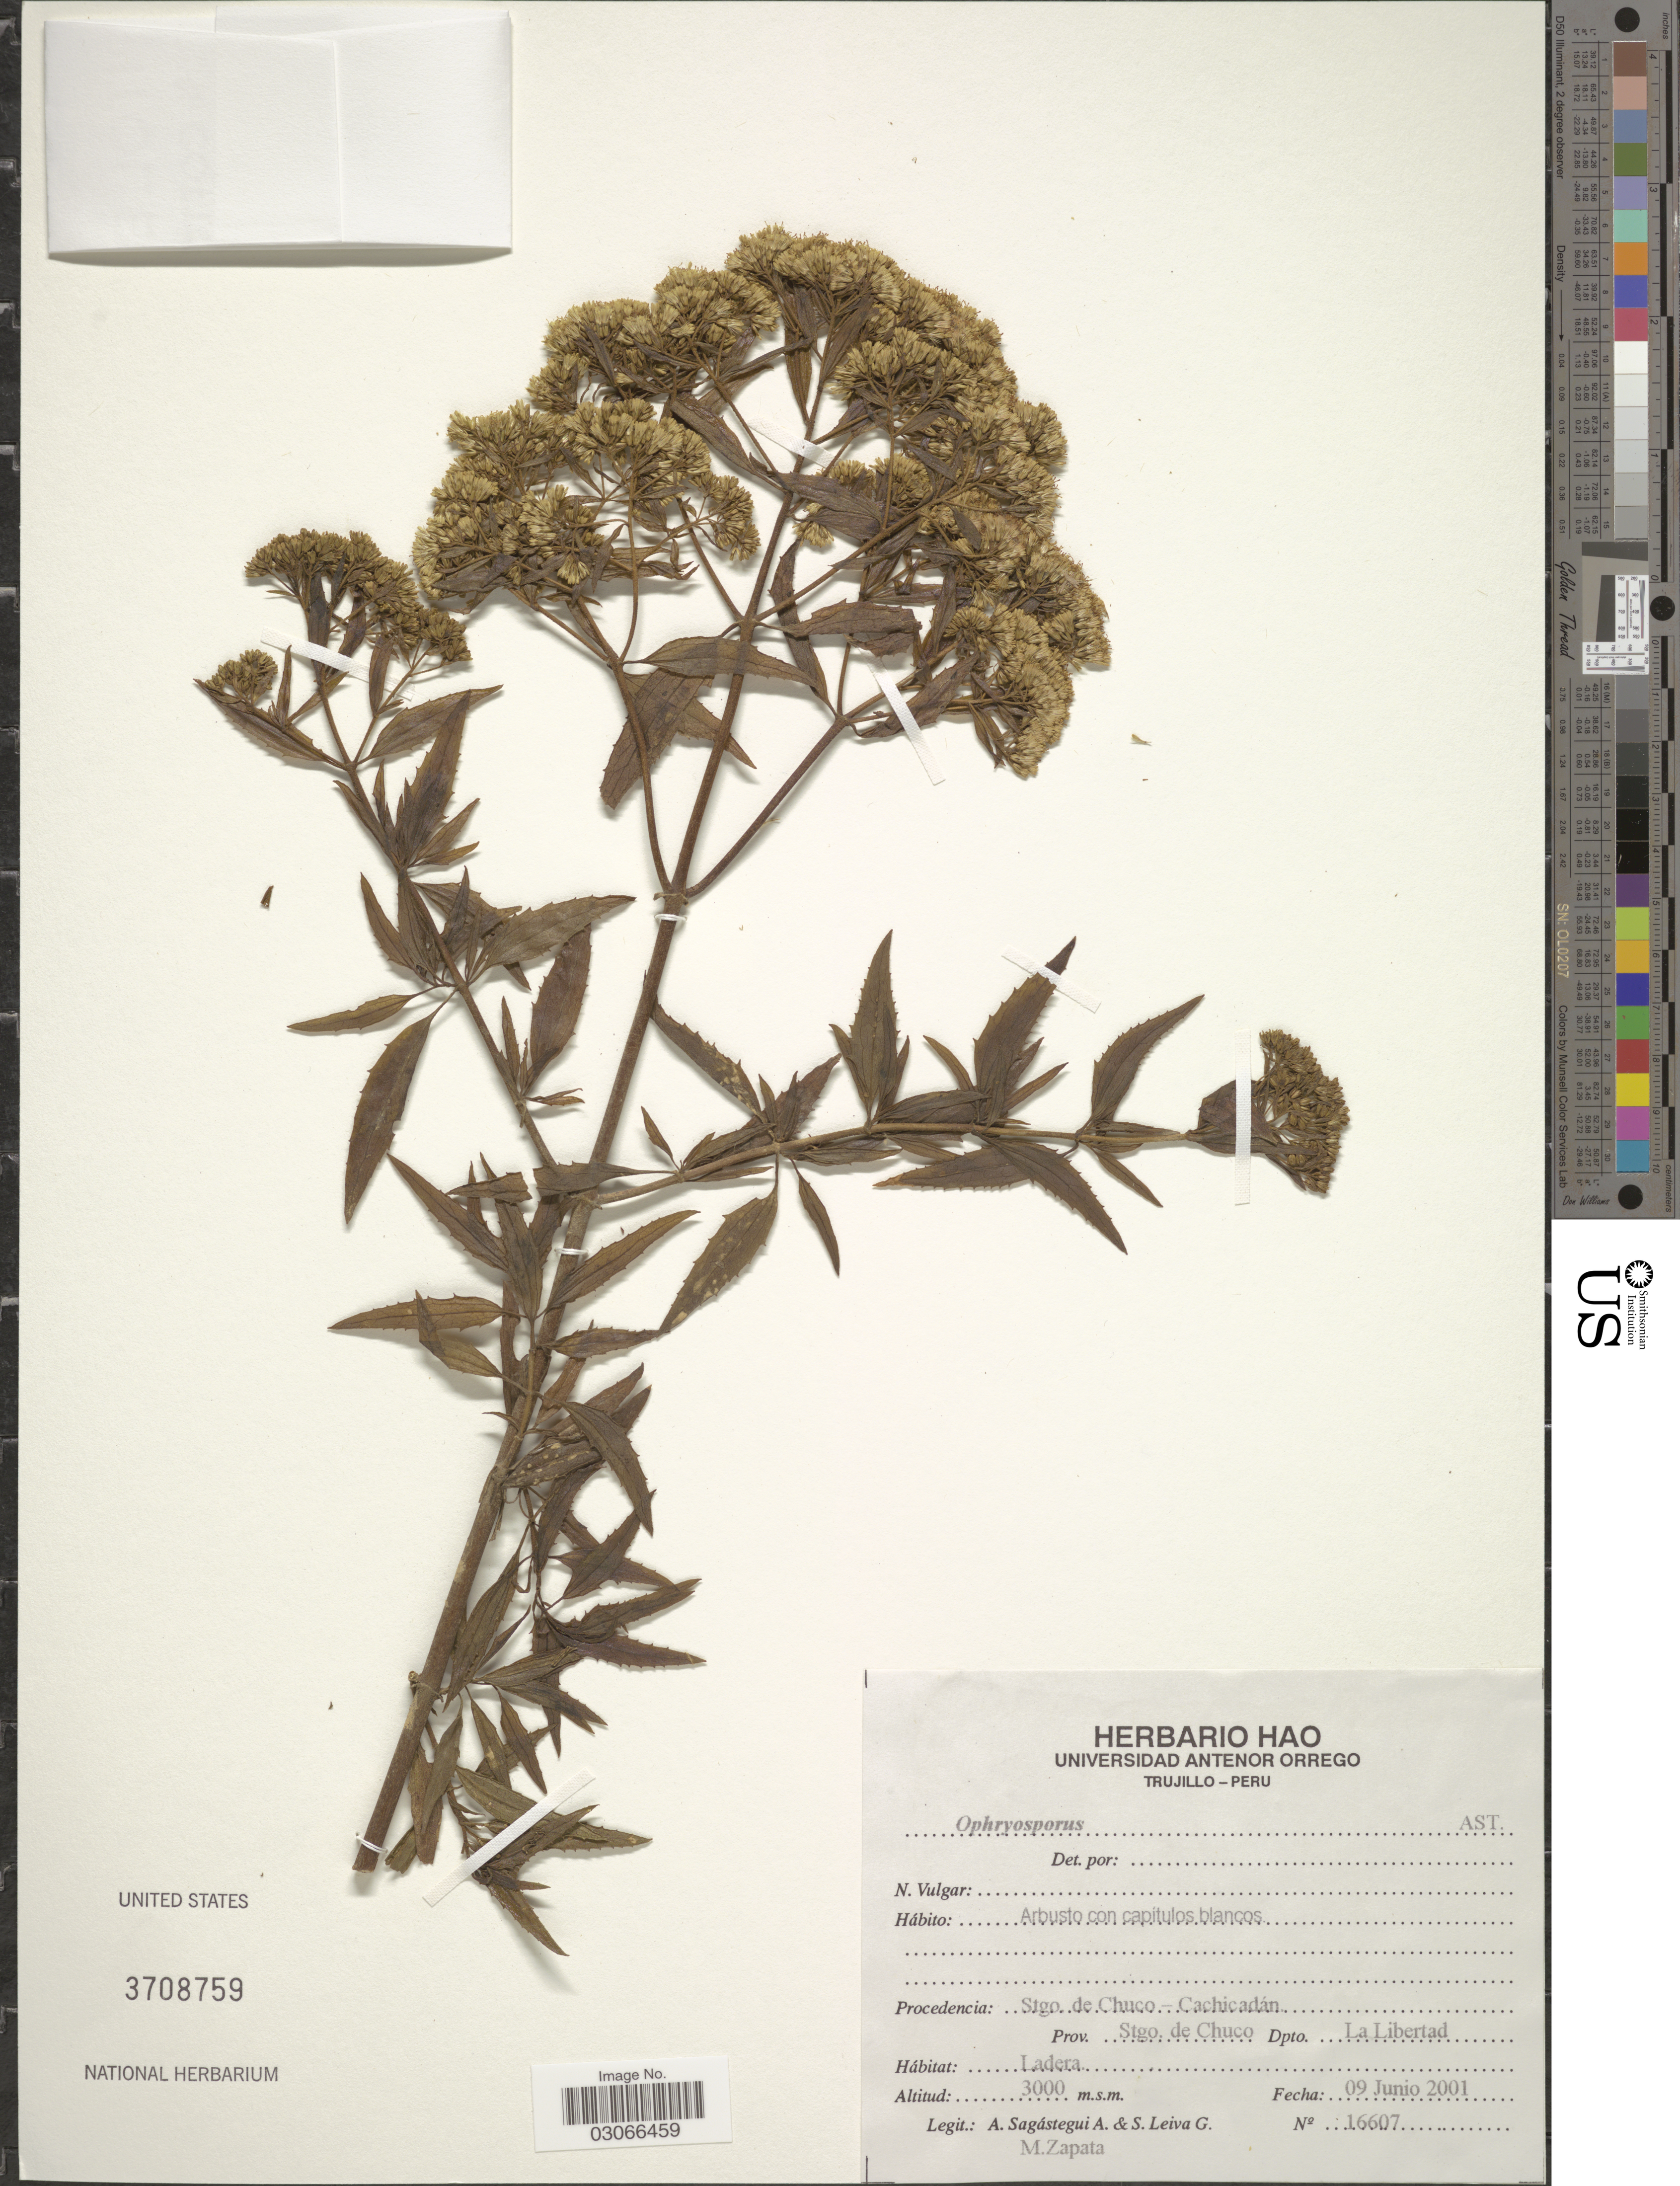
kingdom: Plantae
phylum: Tracheophyta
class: Magnoliopsida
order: Asterales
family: Asteraceae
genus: Ophryosporus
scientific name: Ophryosporus sp.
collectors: A. Sagástegui A., S. Leiva G. & M. Zapata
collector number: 16607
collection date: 2001-06-09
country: Peru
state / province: La Libertad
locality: Procedencia: Stgo de Chuco - Cachicadán. Prov. Stgo de Chuco Dpto. La LIbertad.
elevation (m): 3000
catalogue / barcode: US 3708759